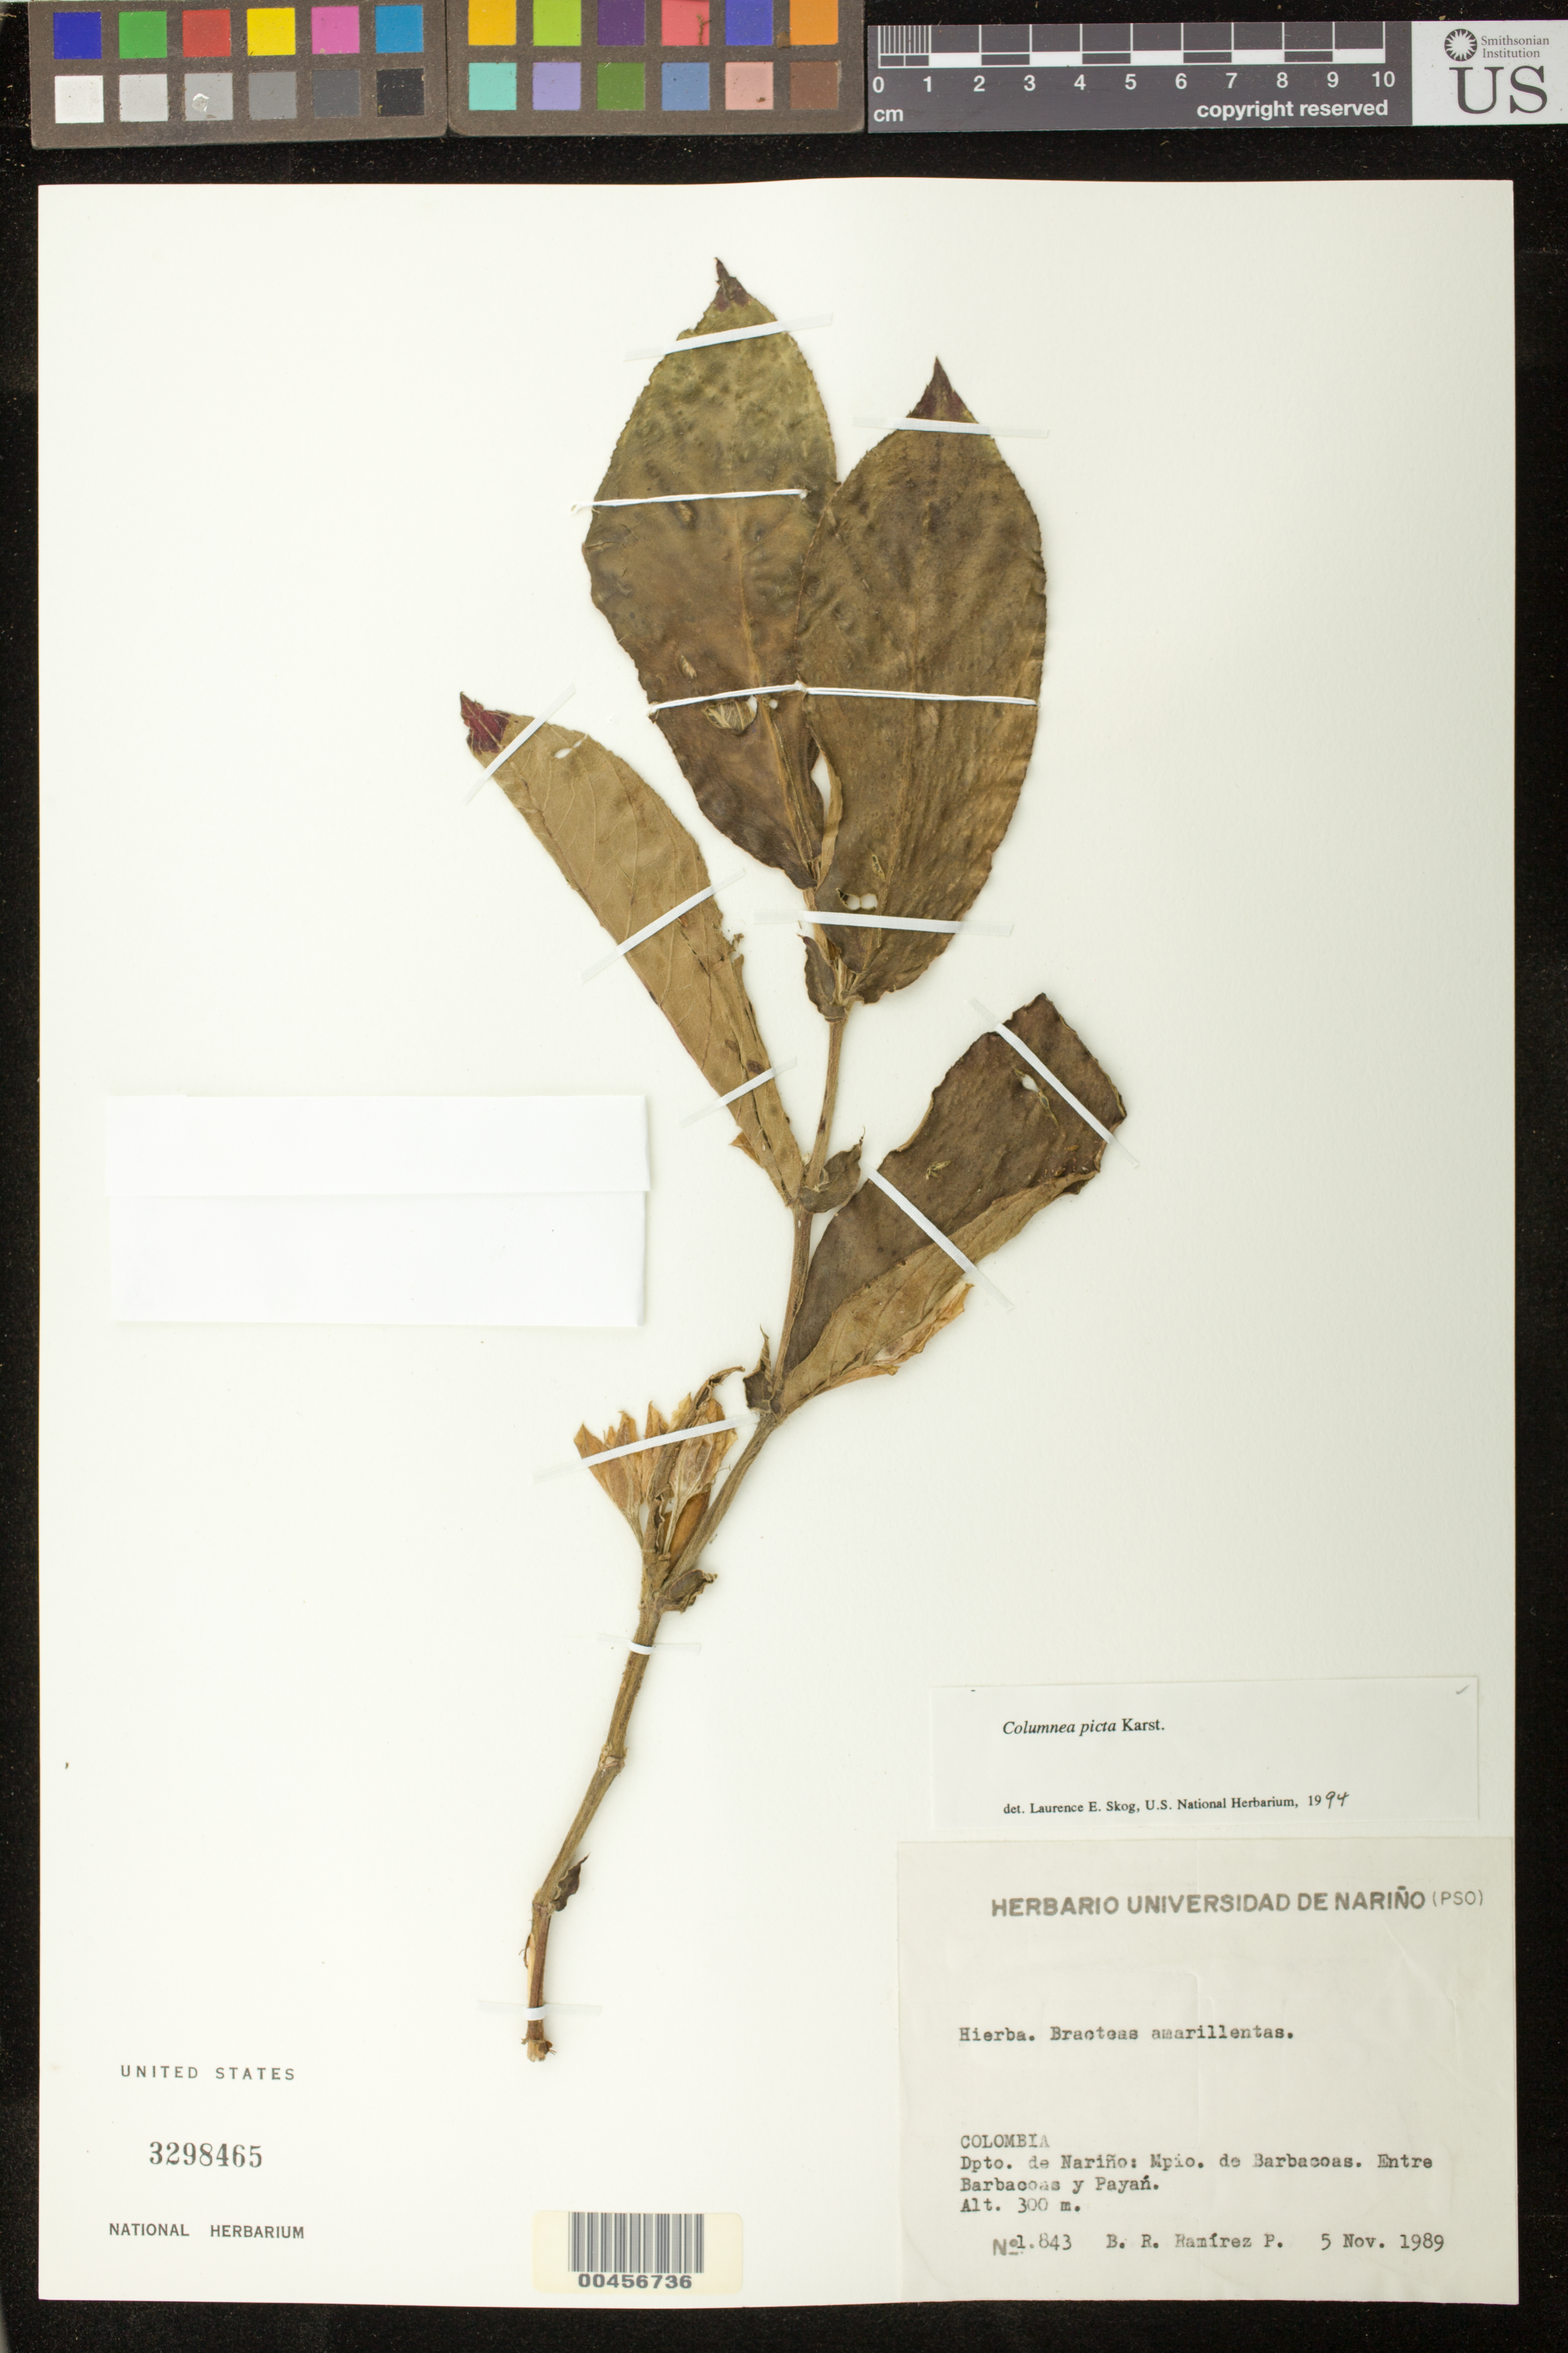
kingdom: Plantae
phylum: Tracheophyta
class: Magnoliopsida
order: Lamiales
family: Gesneriaceae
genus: Columnea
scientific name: Columnea karsteniana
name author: Singh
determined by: Skog, Laurence E.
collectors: B. R. Ramirez P.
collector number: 843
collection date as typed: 05 Nov 1989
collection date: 1989-11-05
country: Colombia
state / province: Nariño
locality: Barbacoas, between Barbacoas and Payan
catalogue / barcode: US 3298465